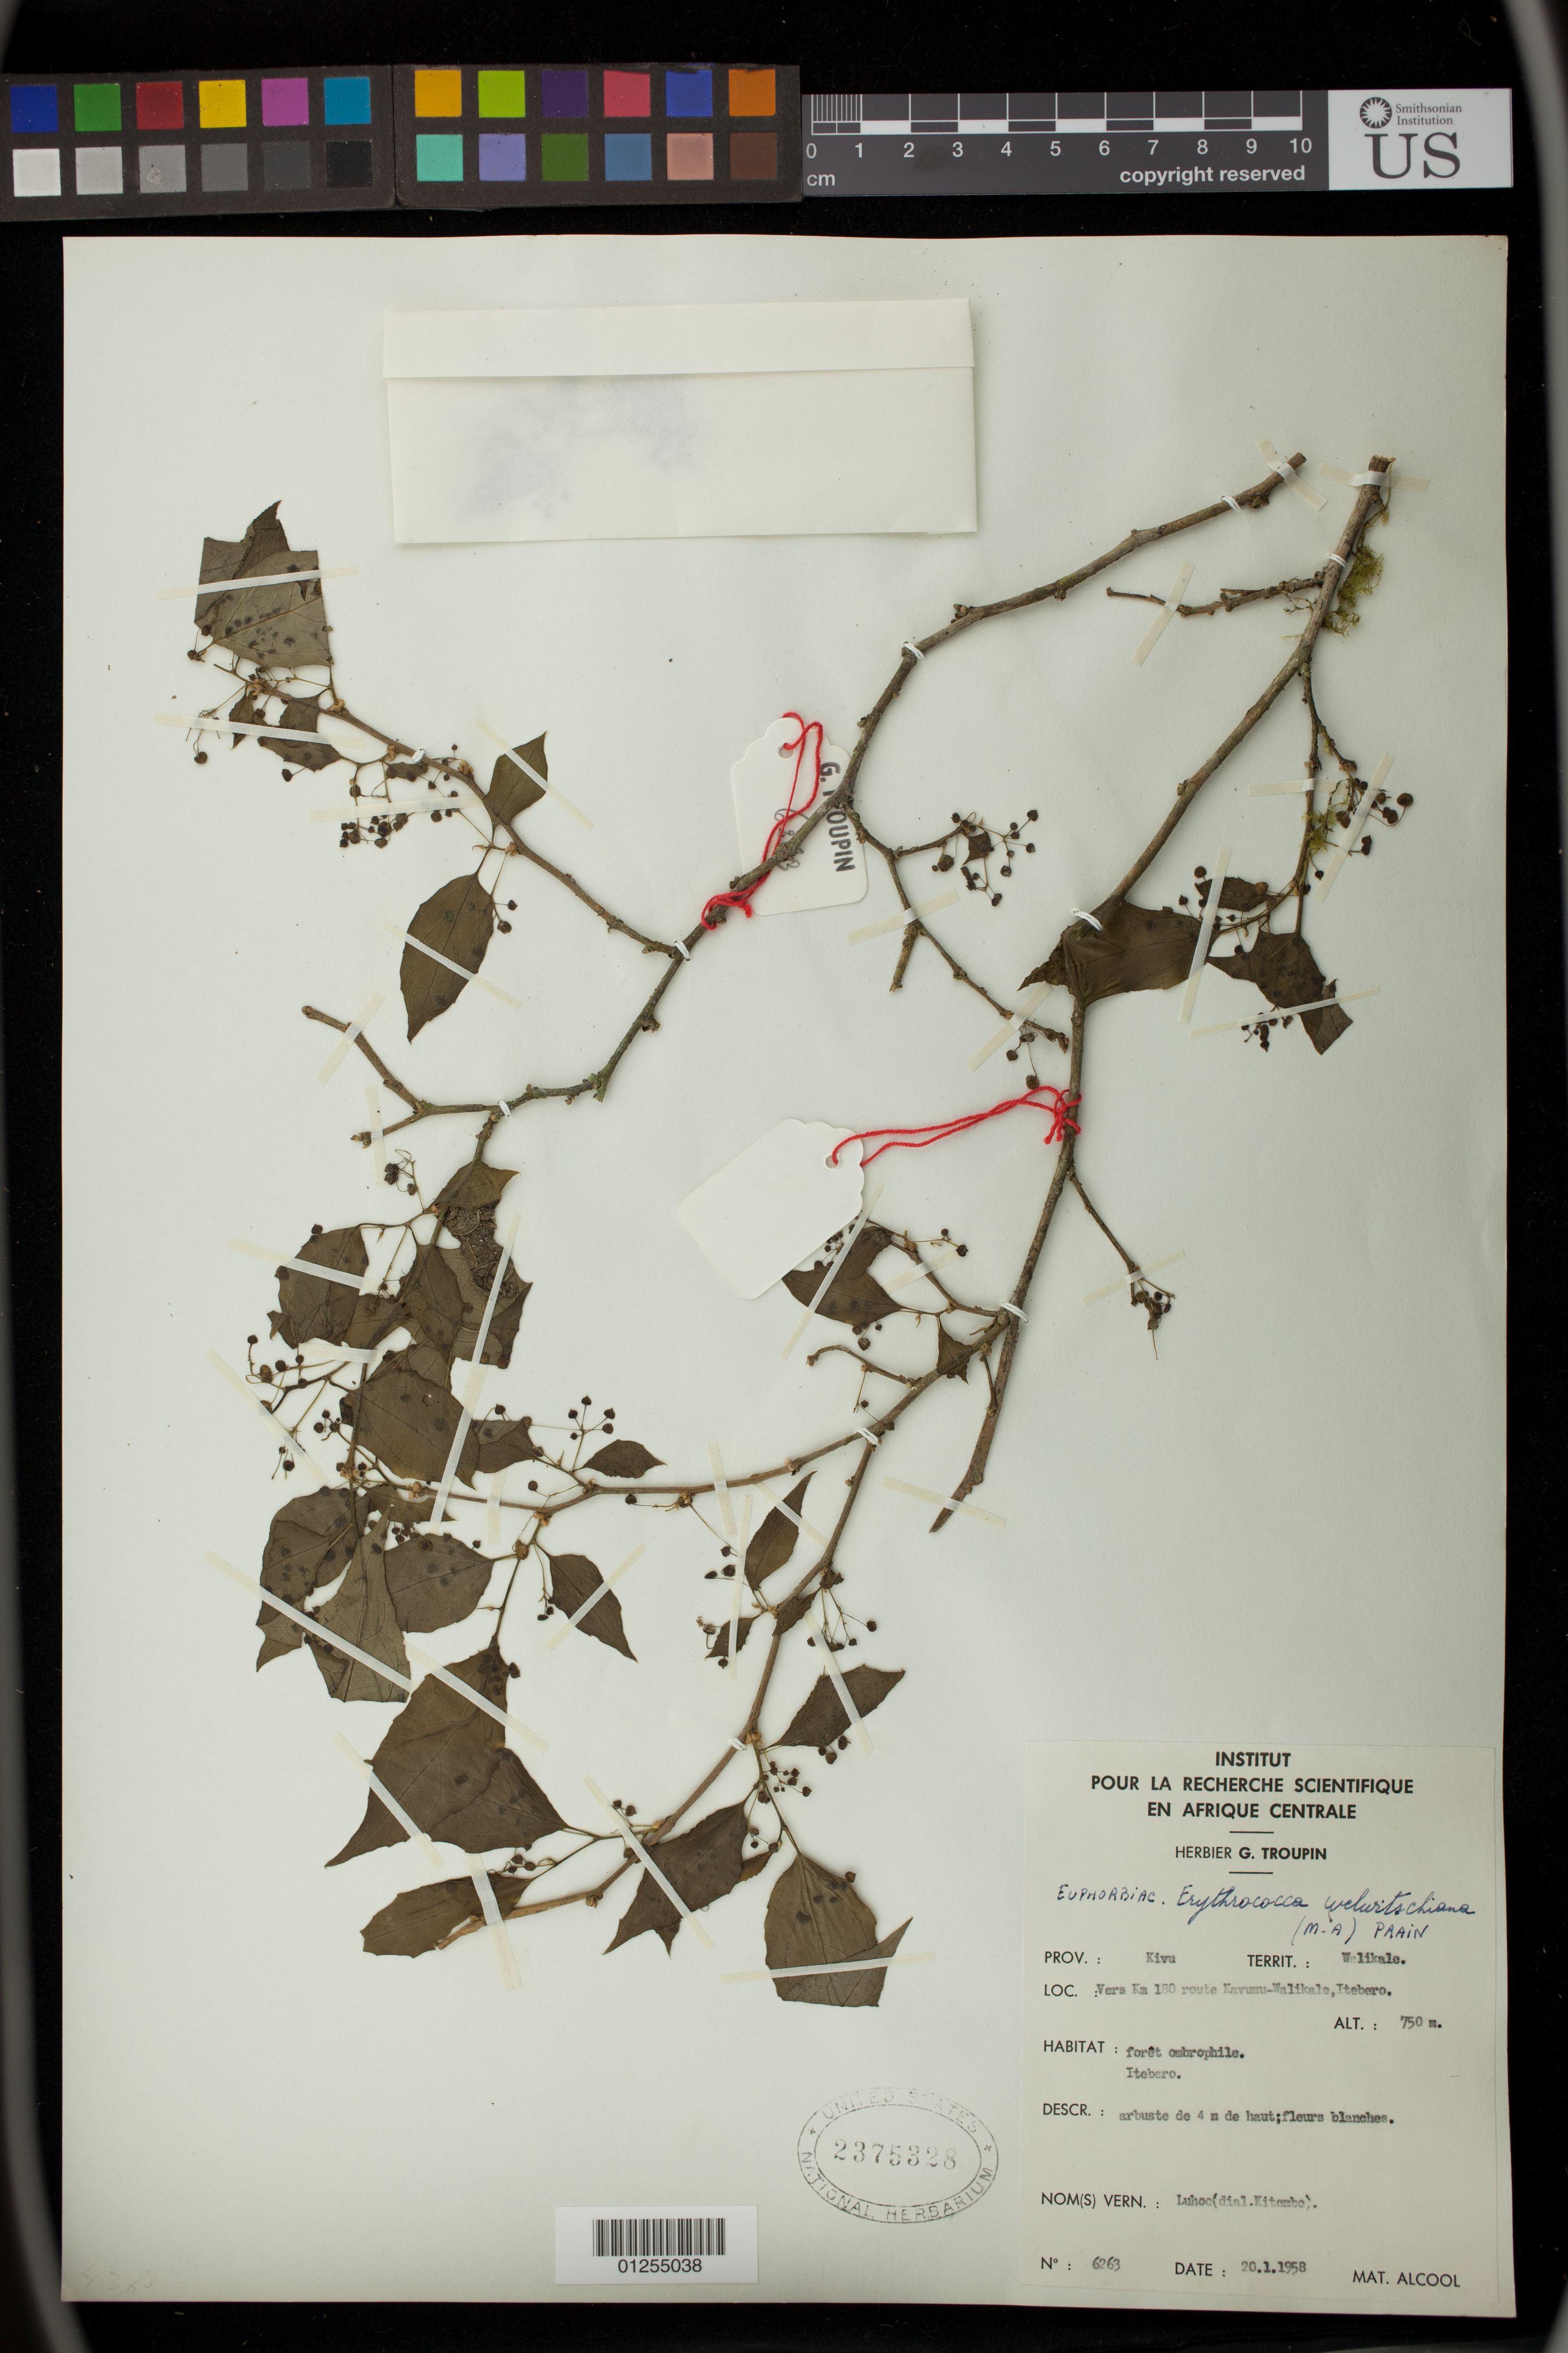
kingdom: Plantae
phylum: Tracheophyta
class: Magnoliopsida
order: Malpighiales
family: Euphorbiaceae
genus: Erythrococca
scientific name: Erythrococca welwitschiana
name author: (Müll. Arg.) Prain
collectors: G. Troupin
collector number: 6263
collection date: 1958-01-20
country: Congo, Democratic Republic of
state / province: Nord-Kivu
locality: Territ. Walikale. Vers Km route Kavumu-Walikale, Itebero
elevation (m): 750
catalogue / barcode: US 2375328